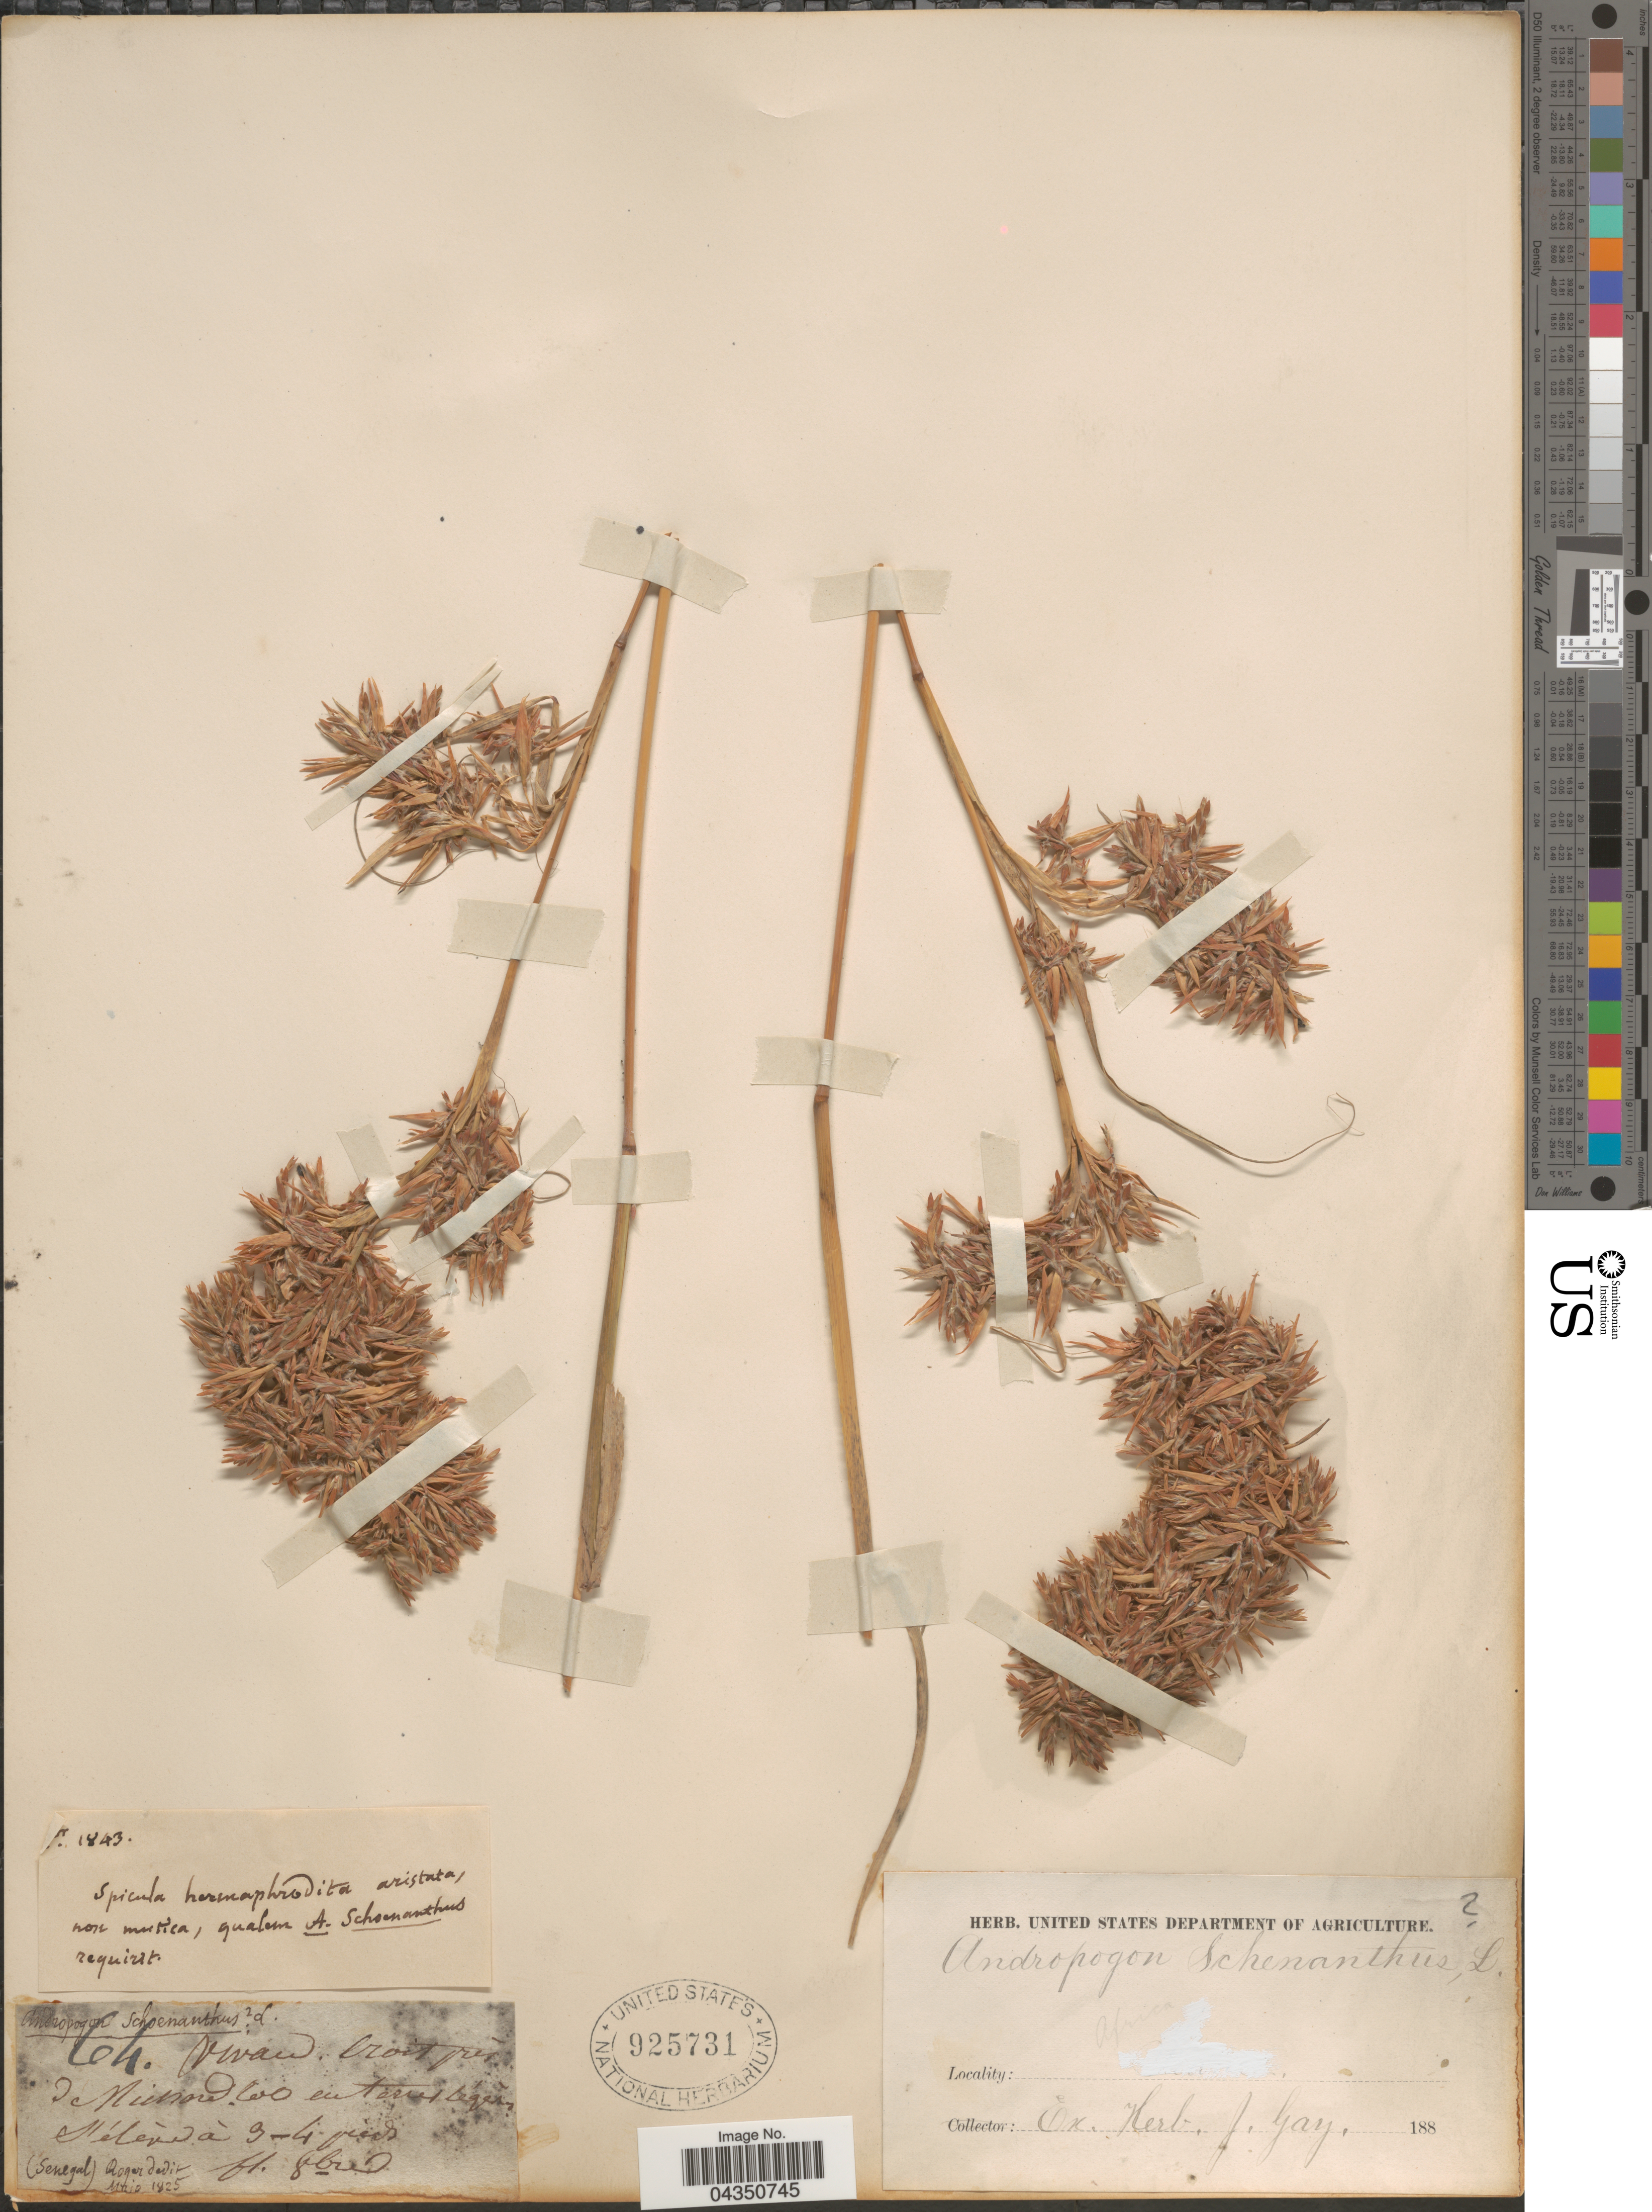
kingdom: Plantae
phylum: Tracheophyta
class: Liliopsida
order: Poales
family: Poaceae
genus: Cymbopogon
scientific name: Cymbopogon schoenanthus subsp. proximus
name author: (Hochst. ex A. Rich.) Maire & Weiller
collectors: ex herb. J. Gay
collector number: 64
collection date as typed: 188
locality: [illegible text].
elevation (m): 1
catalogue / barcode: US 925731